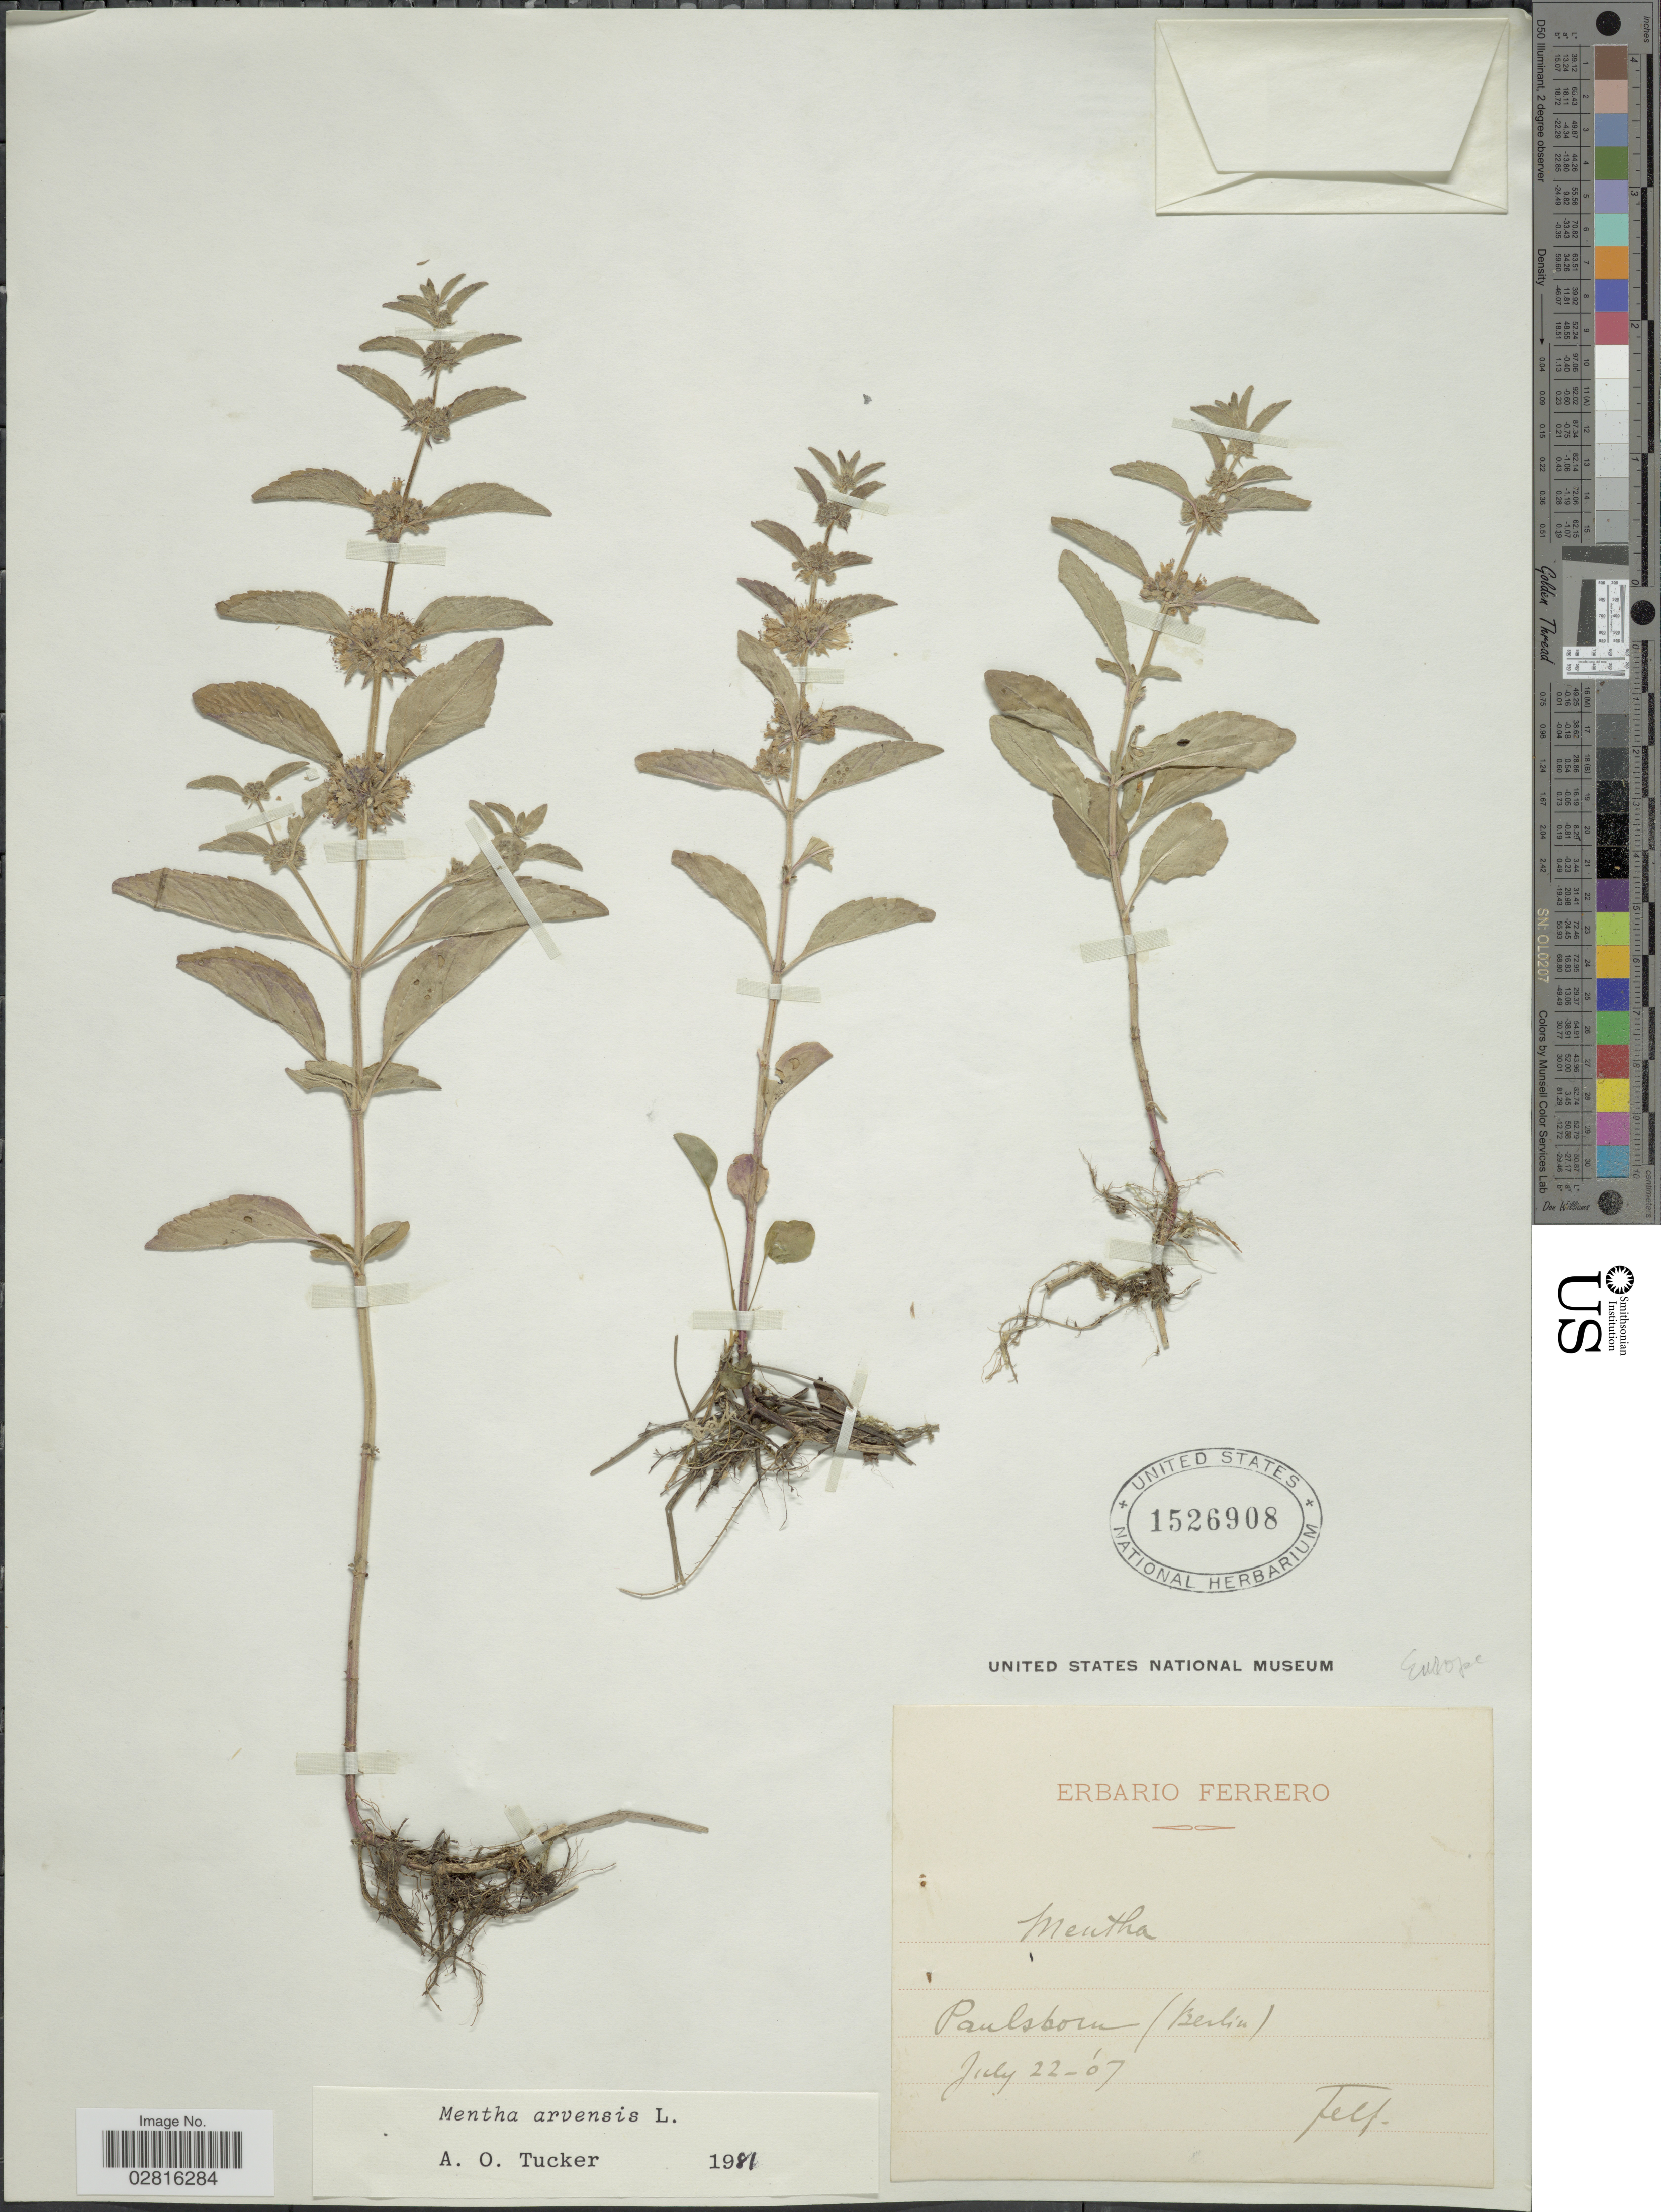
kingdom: Plantae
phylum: Tracheophyta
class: Magnoliopsida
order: Lamiales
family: Lamiaceae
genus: Mentha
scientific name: Mentha arvensis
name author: L.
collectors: Ferrero, --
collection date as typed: Transcribed d/m/y: 22/7/7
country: Germany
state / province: Berlin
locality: Paulsbori [interpreted] (Berlin)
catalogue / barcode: US 1526908